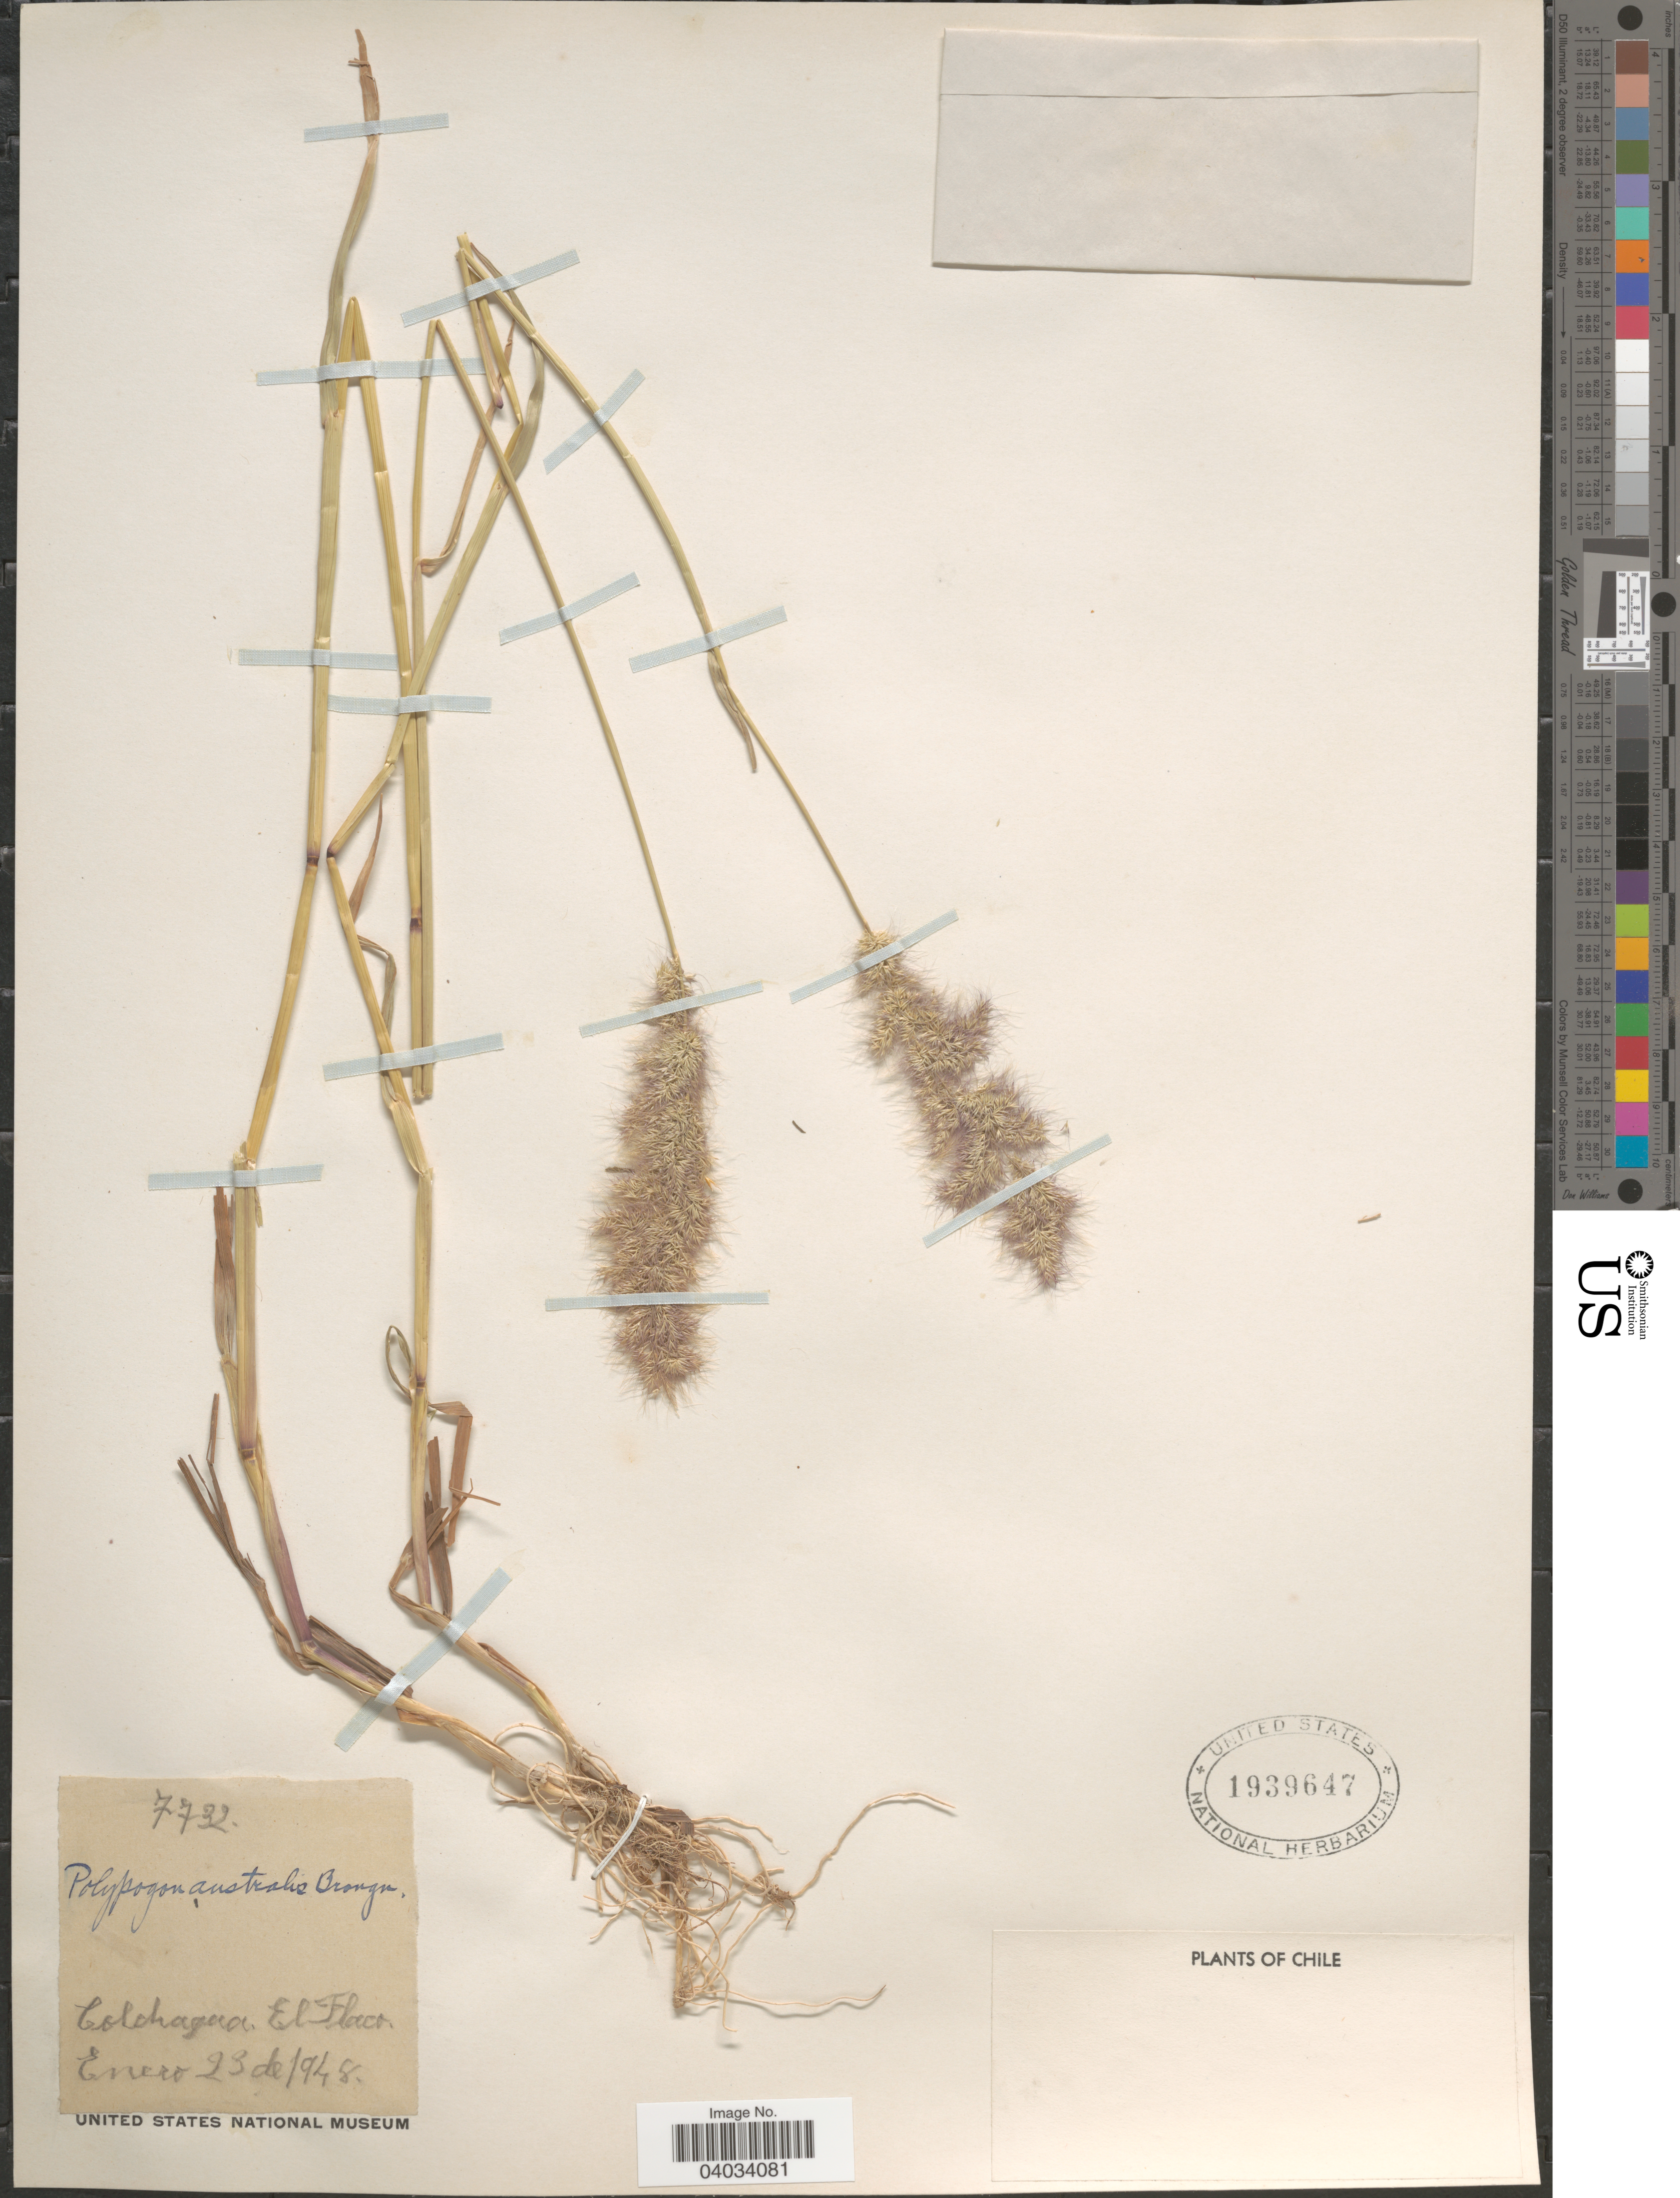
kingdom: Plantae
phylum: Tracheophyta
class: Liliopsida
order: Poales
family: Poaceae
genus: Polypogon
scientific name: Polypogon australis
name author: Brongn.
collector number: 7732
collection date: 1948-01-23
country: Chile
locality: Colchagua. El Flaco.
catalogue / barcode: US 1939647